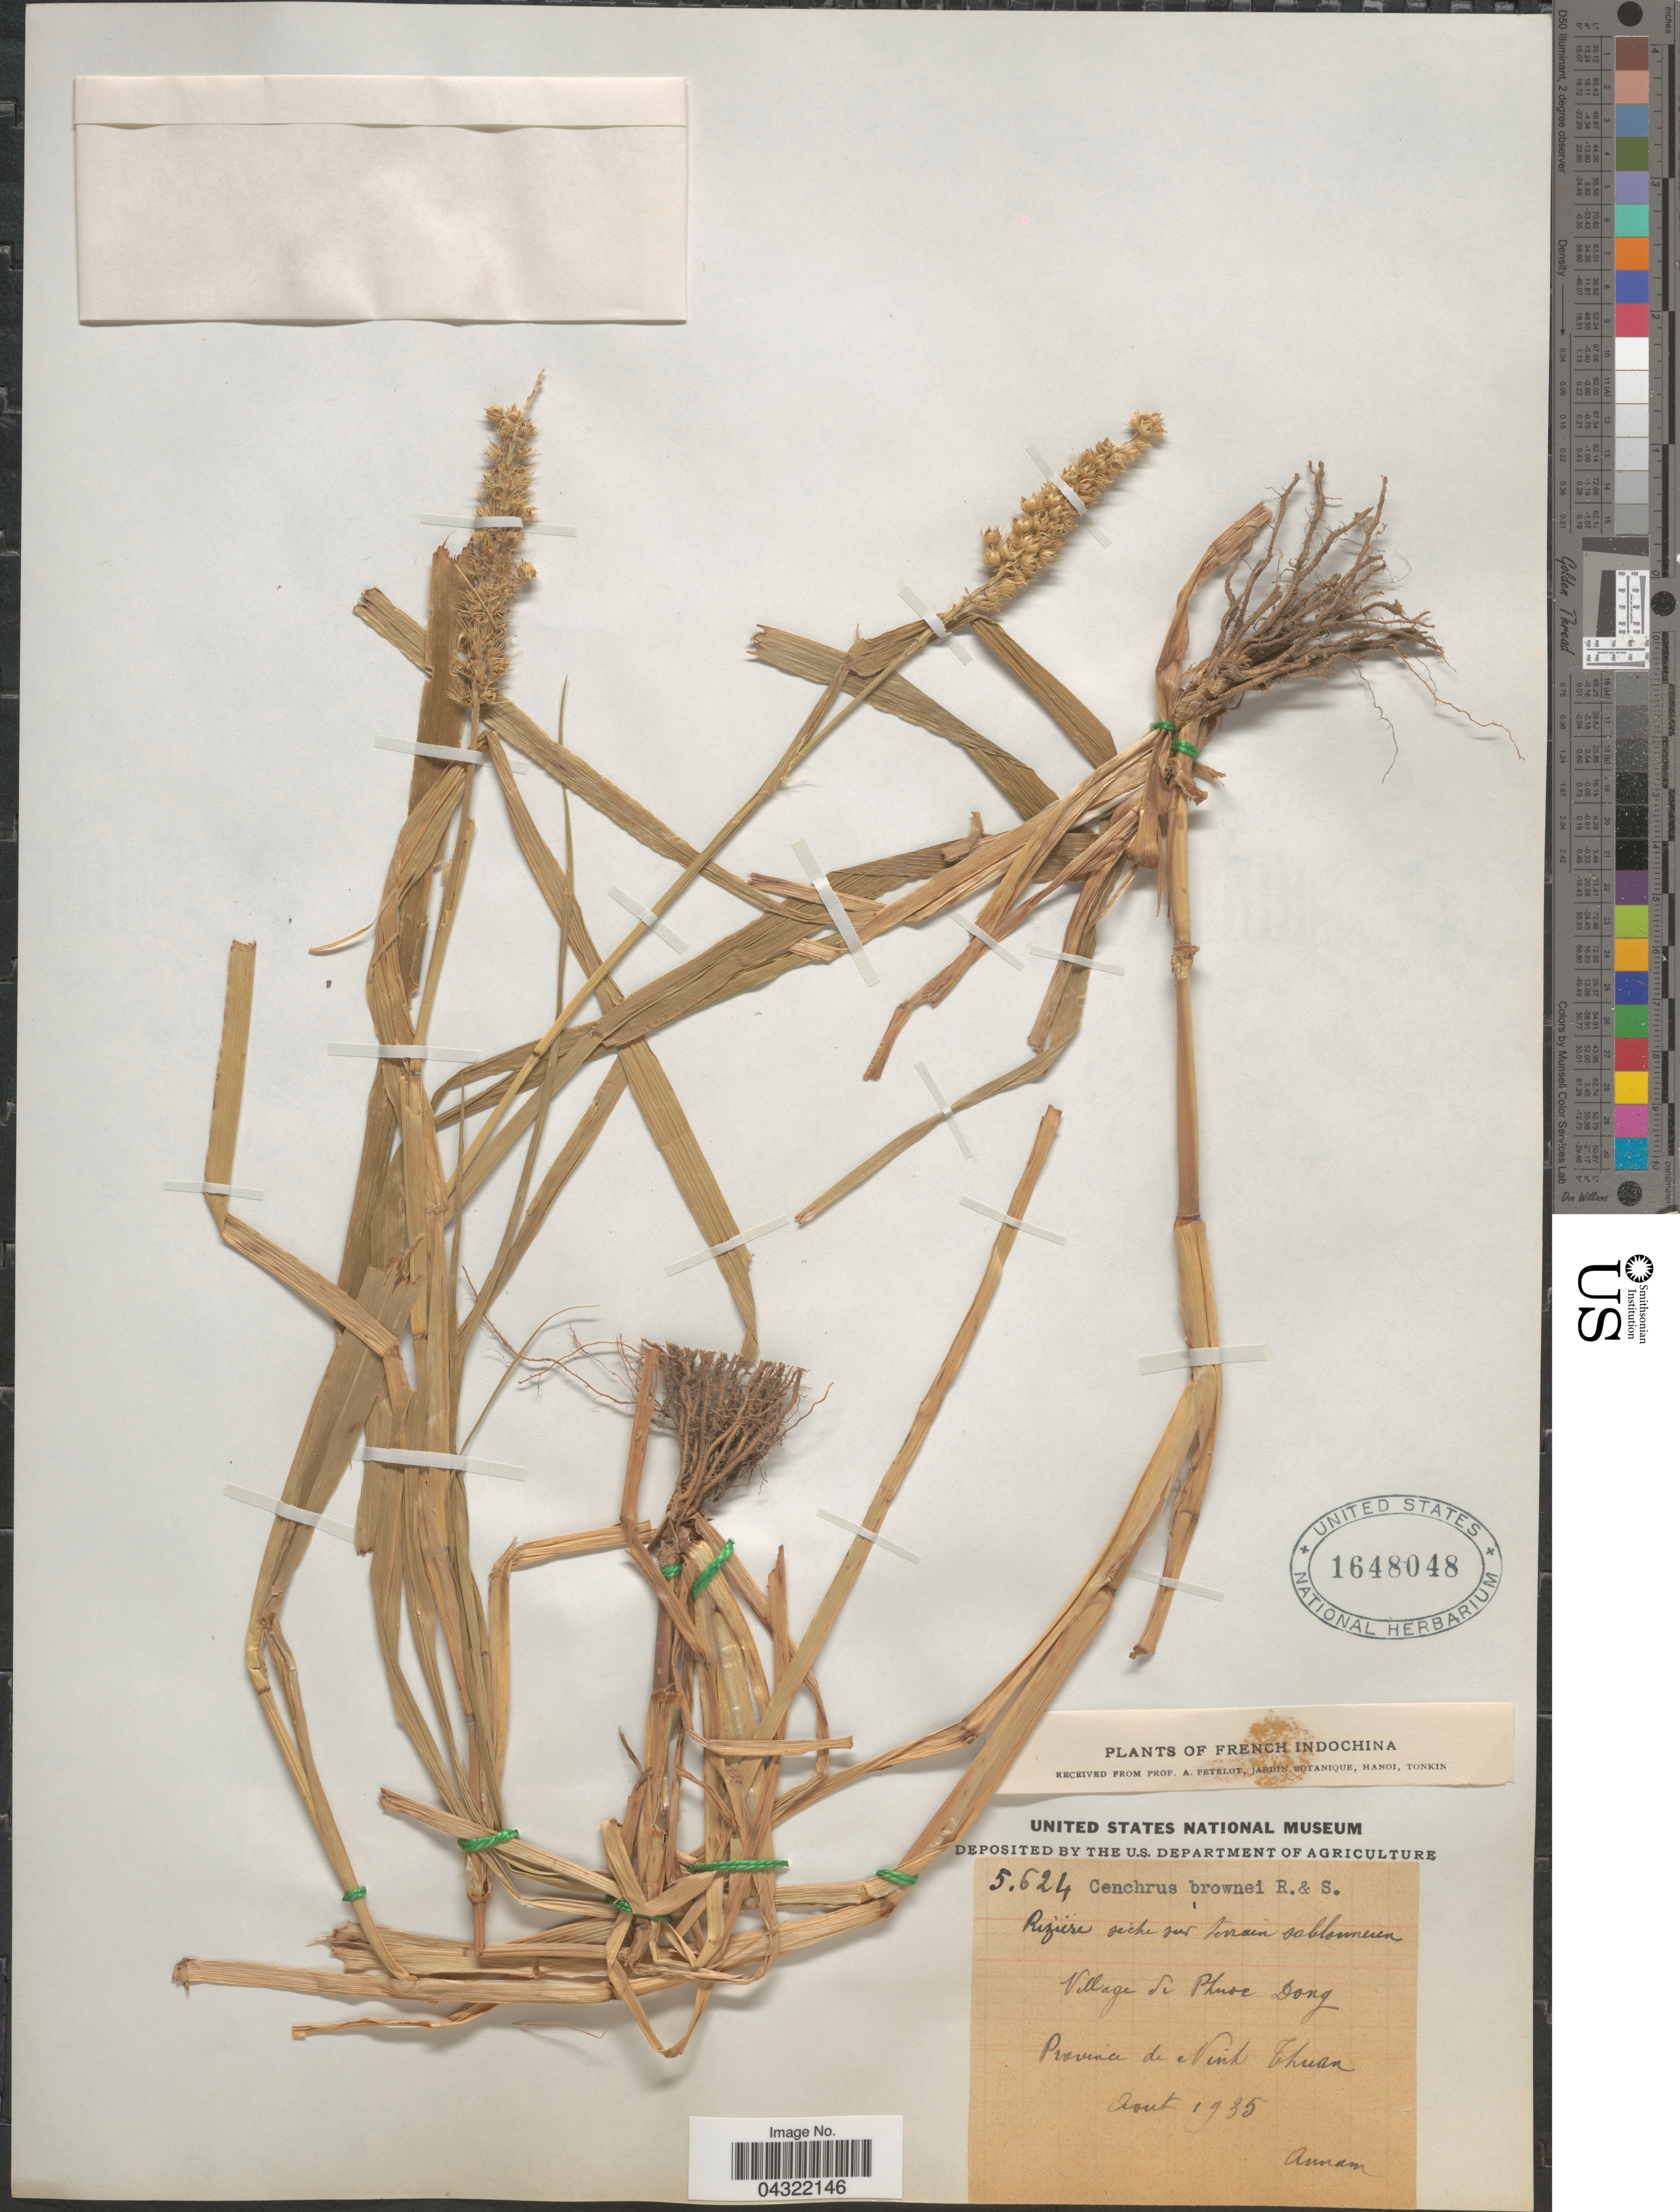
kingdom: Plantae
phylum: Tracheophyta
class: Liliopsida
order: Poales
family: Poaceae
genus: Cenchrus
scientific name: Cenchrus brownii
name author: Roem. & Schult.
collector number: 5624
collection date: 1935-08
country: Vietnam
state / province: Ninh Thuan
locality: Village de Phuoc Dong. Annam.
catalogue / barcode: US 1648048